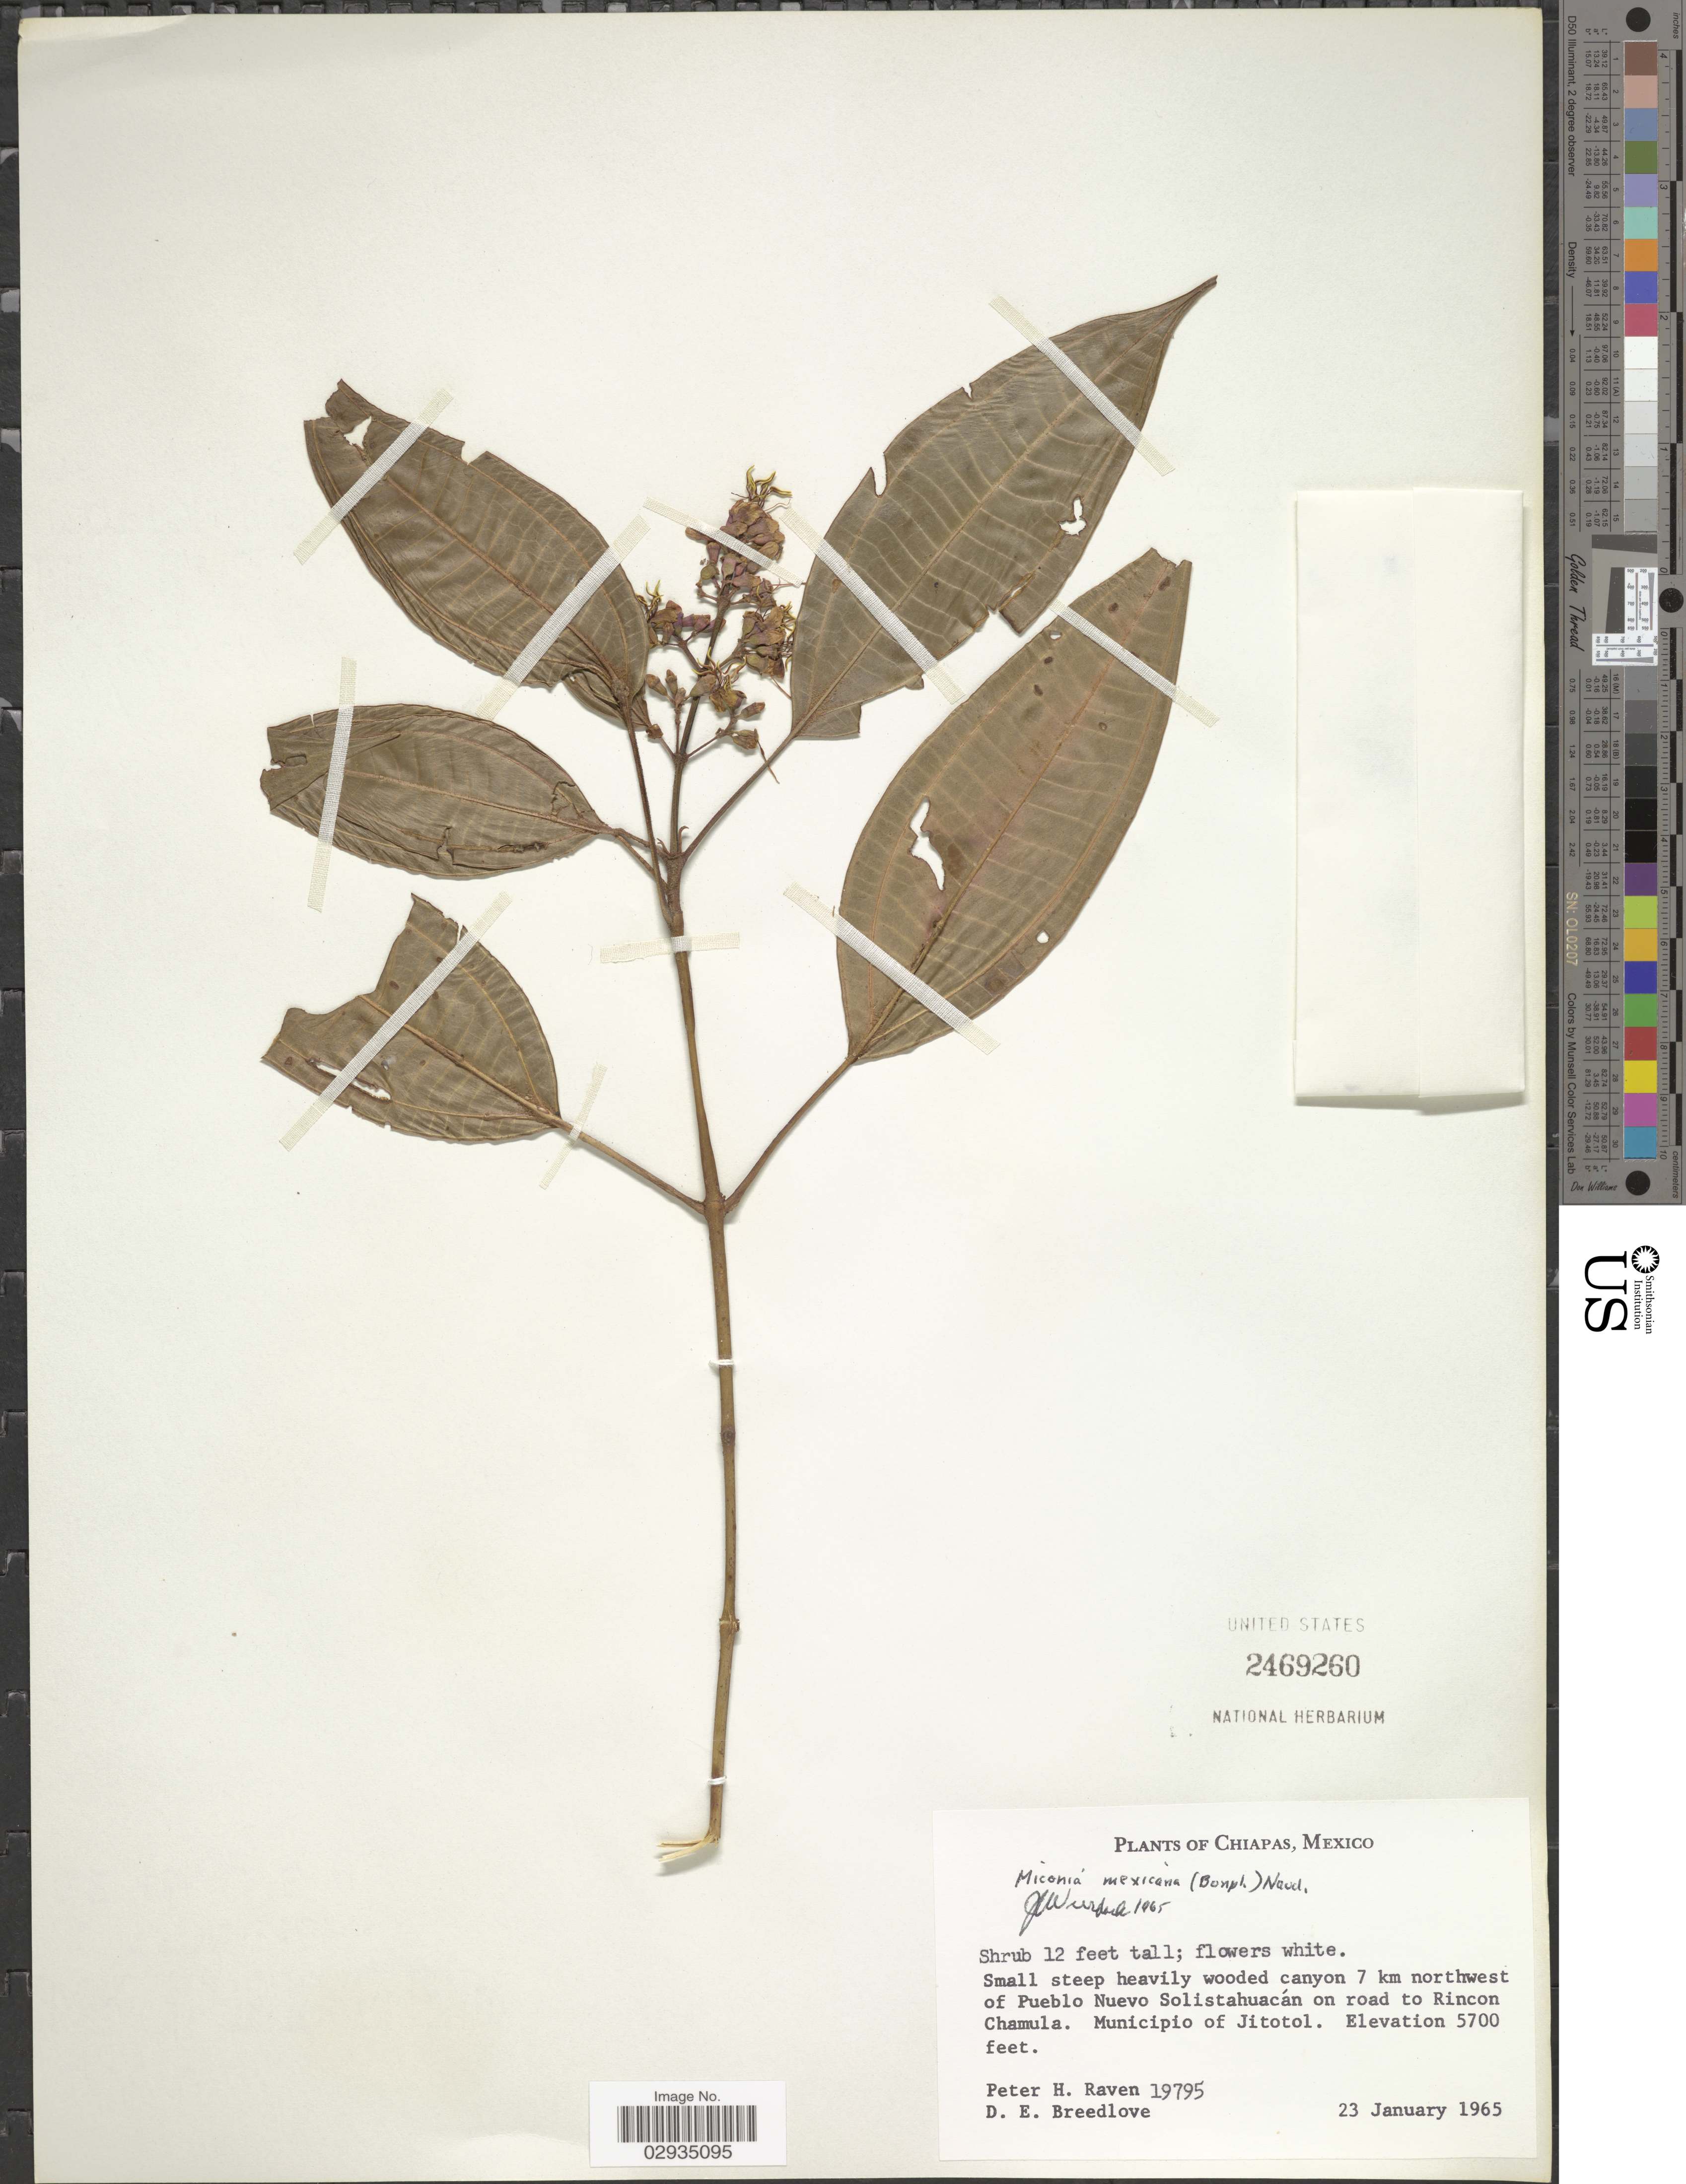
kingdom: Plantae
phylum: Tracheophyta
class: Magnoliopsida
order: Myrtales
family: Melastomataceae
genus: Miconia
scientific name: Miconia mexicana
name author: (Bonpl.) Naudin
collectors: P. Raven & D. E. Breedlove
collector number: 19795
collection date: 1965-01-23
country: Mexico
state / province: Chiapas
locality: Small steep heavily wooded canyon 7 km northwest of Pueblo Nuevo Solistahuacán on road to Rincon Chamula. Municipio of Jitotol.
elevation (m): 1737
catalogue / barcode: US 2469260